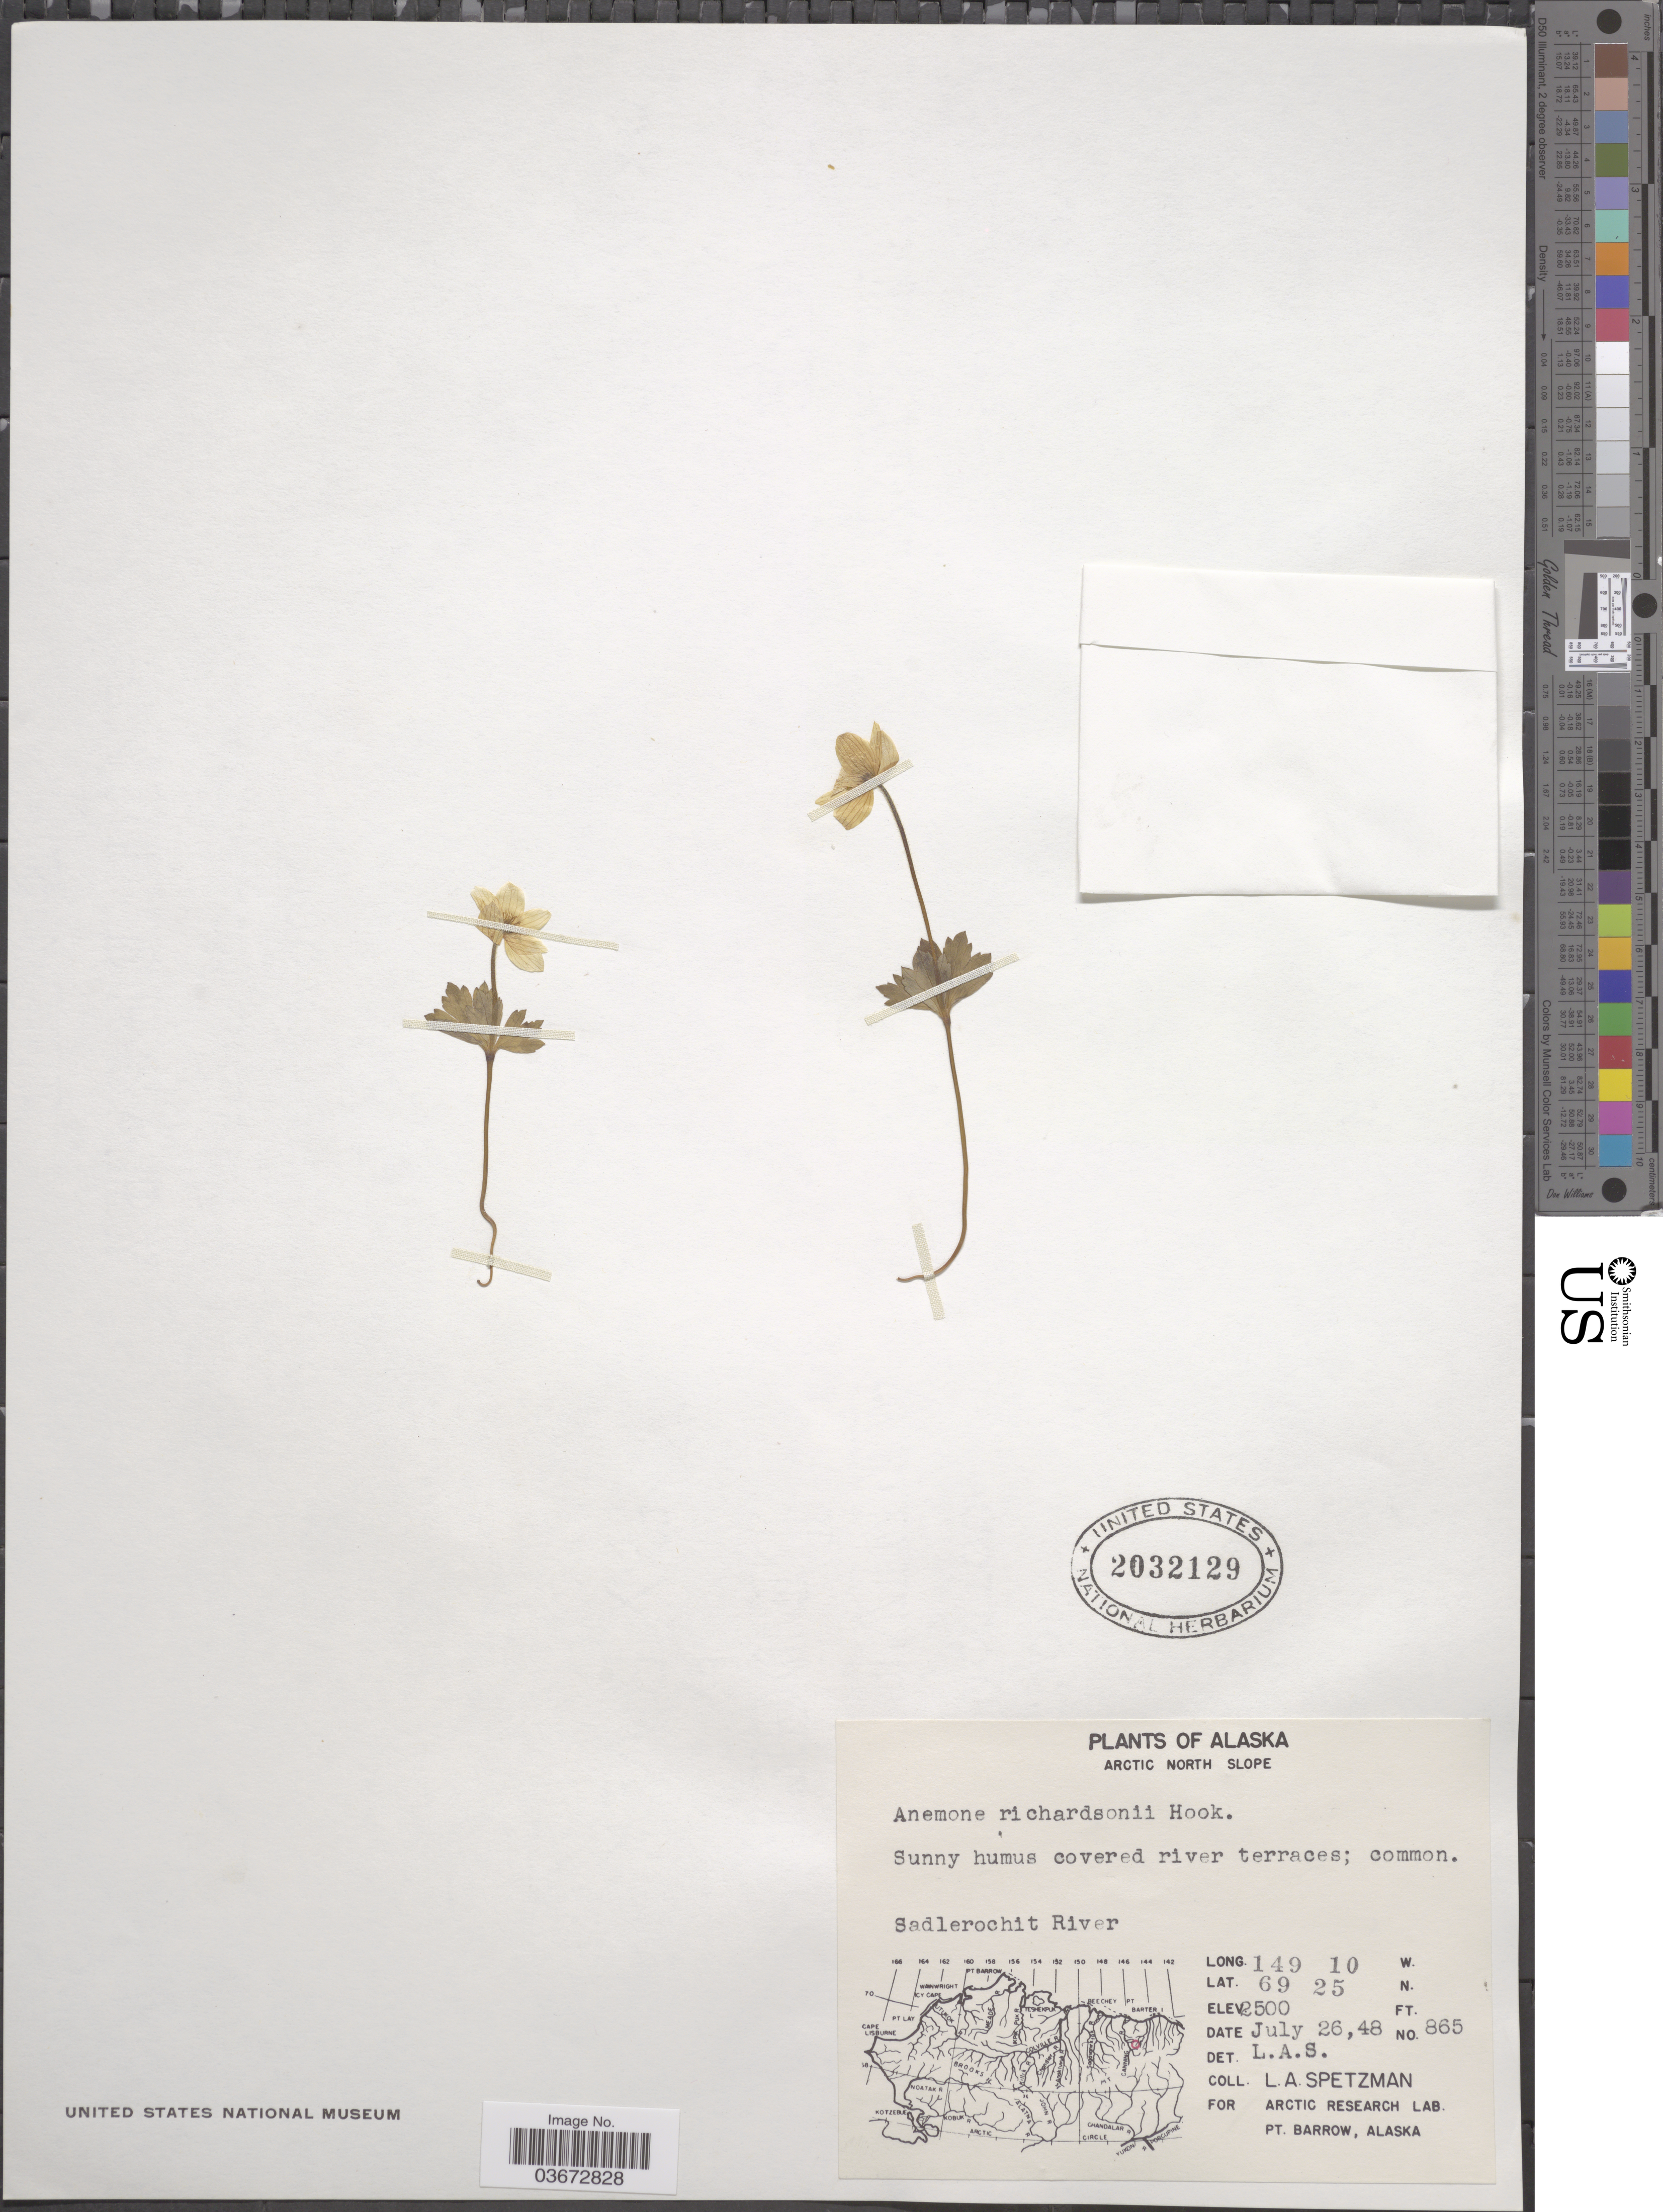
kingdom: Plantae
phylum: Tracheophyta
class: Magnoliopsida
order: Ranunculales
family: Ranunculaceae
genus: Anemone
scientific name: Anemone richardsonii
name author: Hook.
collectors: L. Spetzman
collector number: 865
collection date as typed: Transcribed d/m/y: 26/7/48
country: United States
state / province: Alaska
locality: Arctic North Slope. Sadlerochit River.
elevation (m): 762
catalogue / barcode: US 2032129